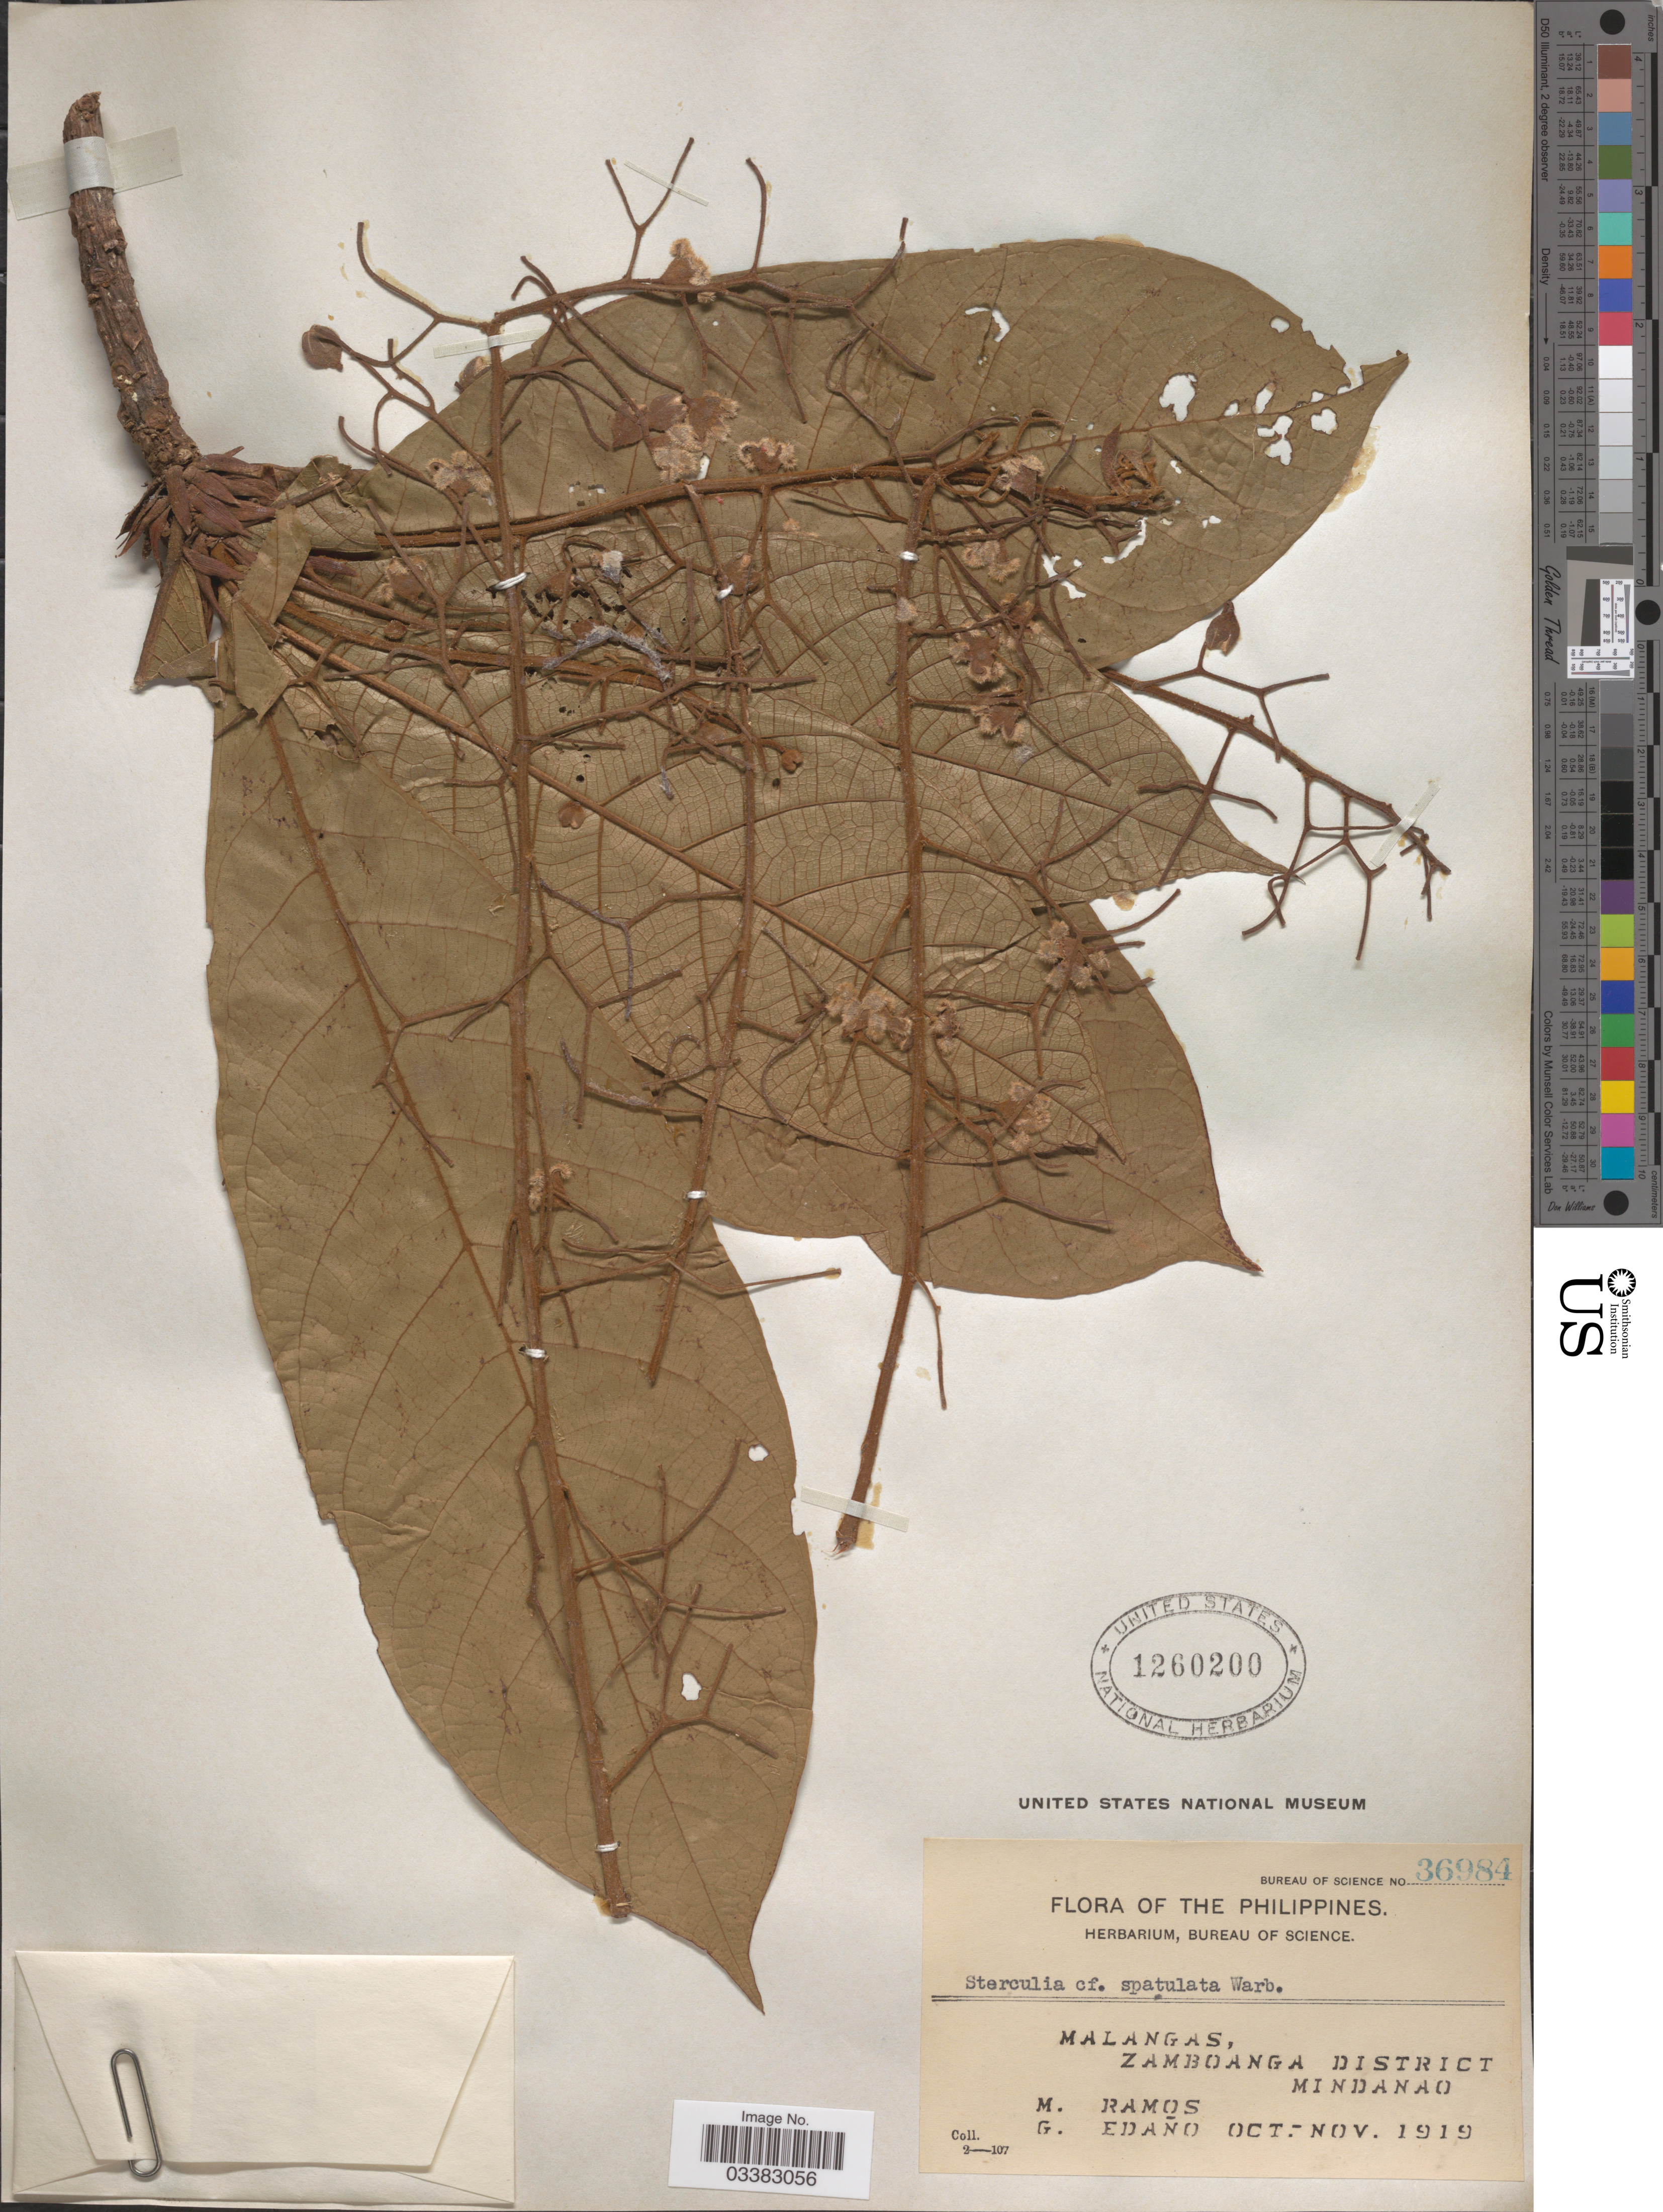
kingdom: Plantae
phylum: Tracheophyta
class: Magnoliopsida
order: Malvales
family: Malvaceae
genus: Sterculia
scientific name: Sterculia spatulata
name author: Warb.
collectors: M. Ramos & G. Edaño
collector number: Bureau of Science 36984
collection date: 1919-10/1919-11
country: Philippines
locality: Malangas, Zamboanga District, Mindanao.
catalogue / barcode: US 1260200